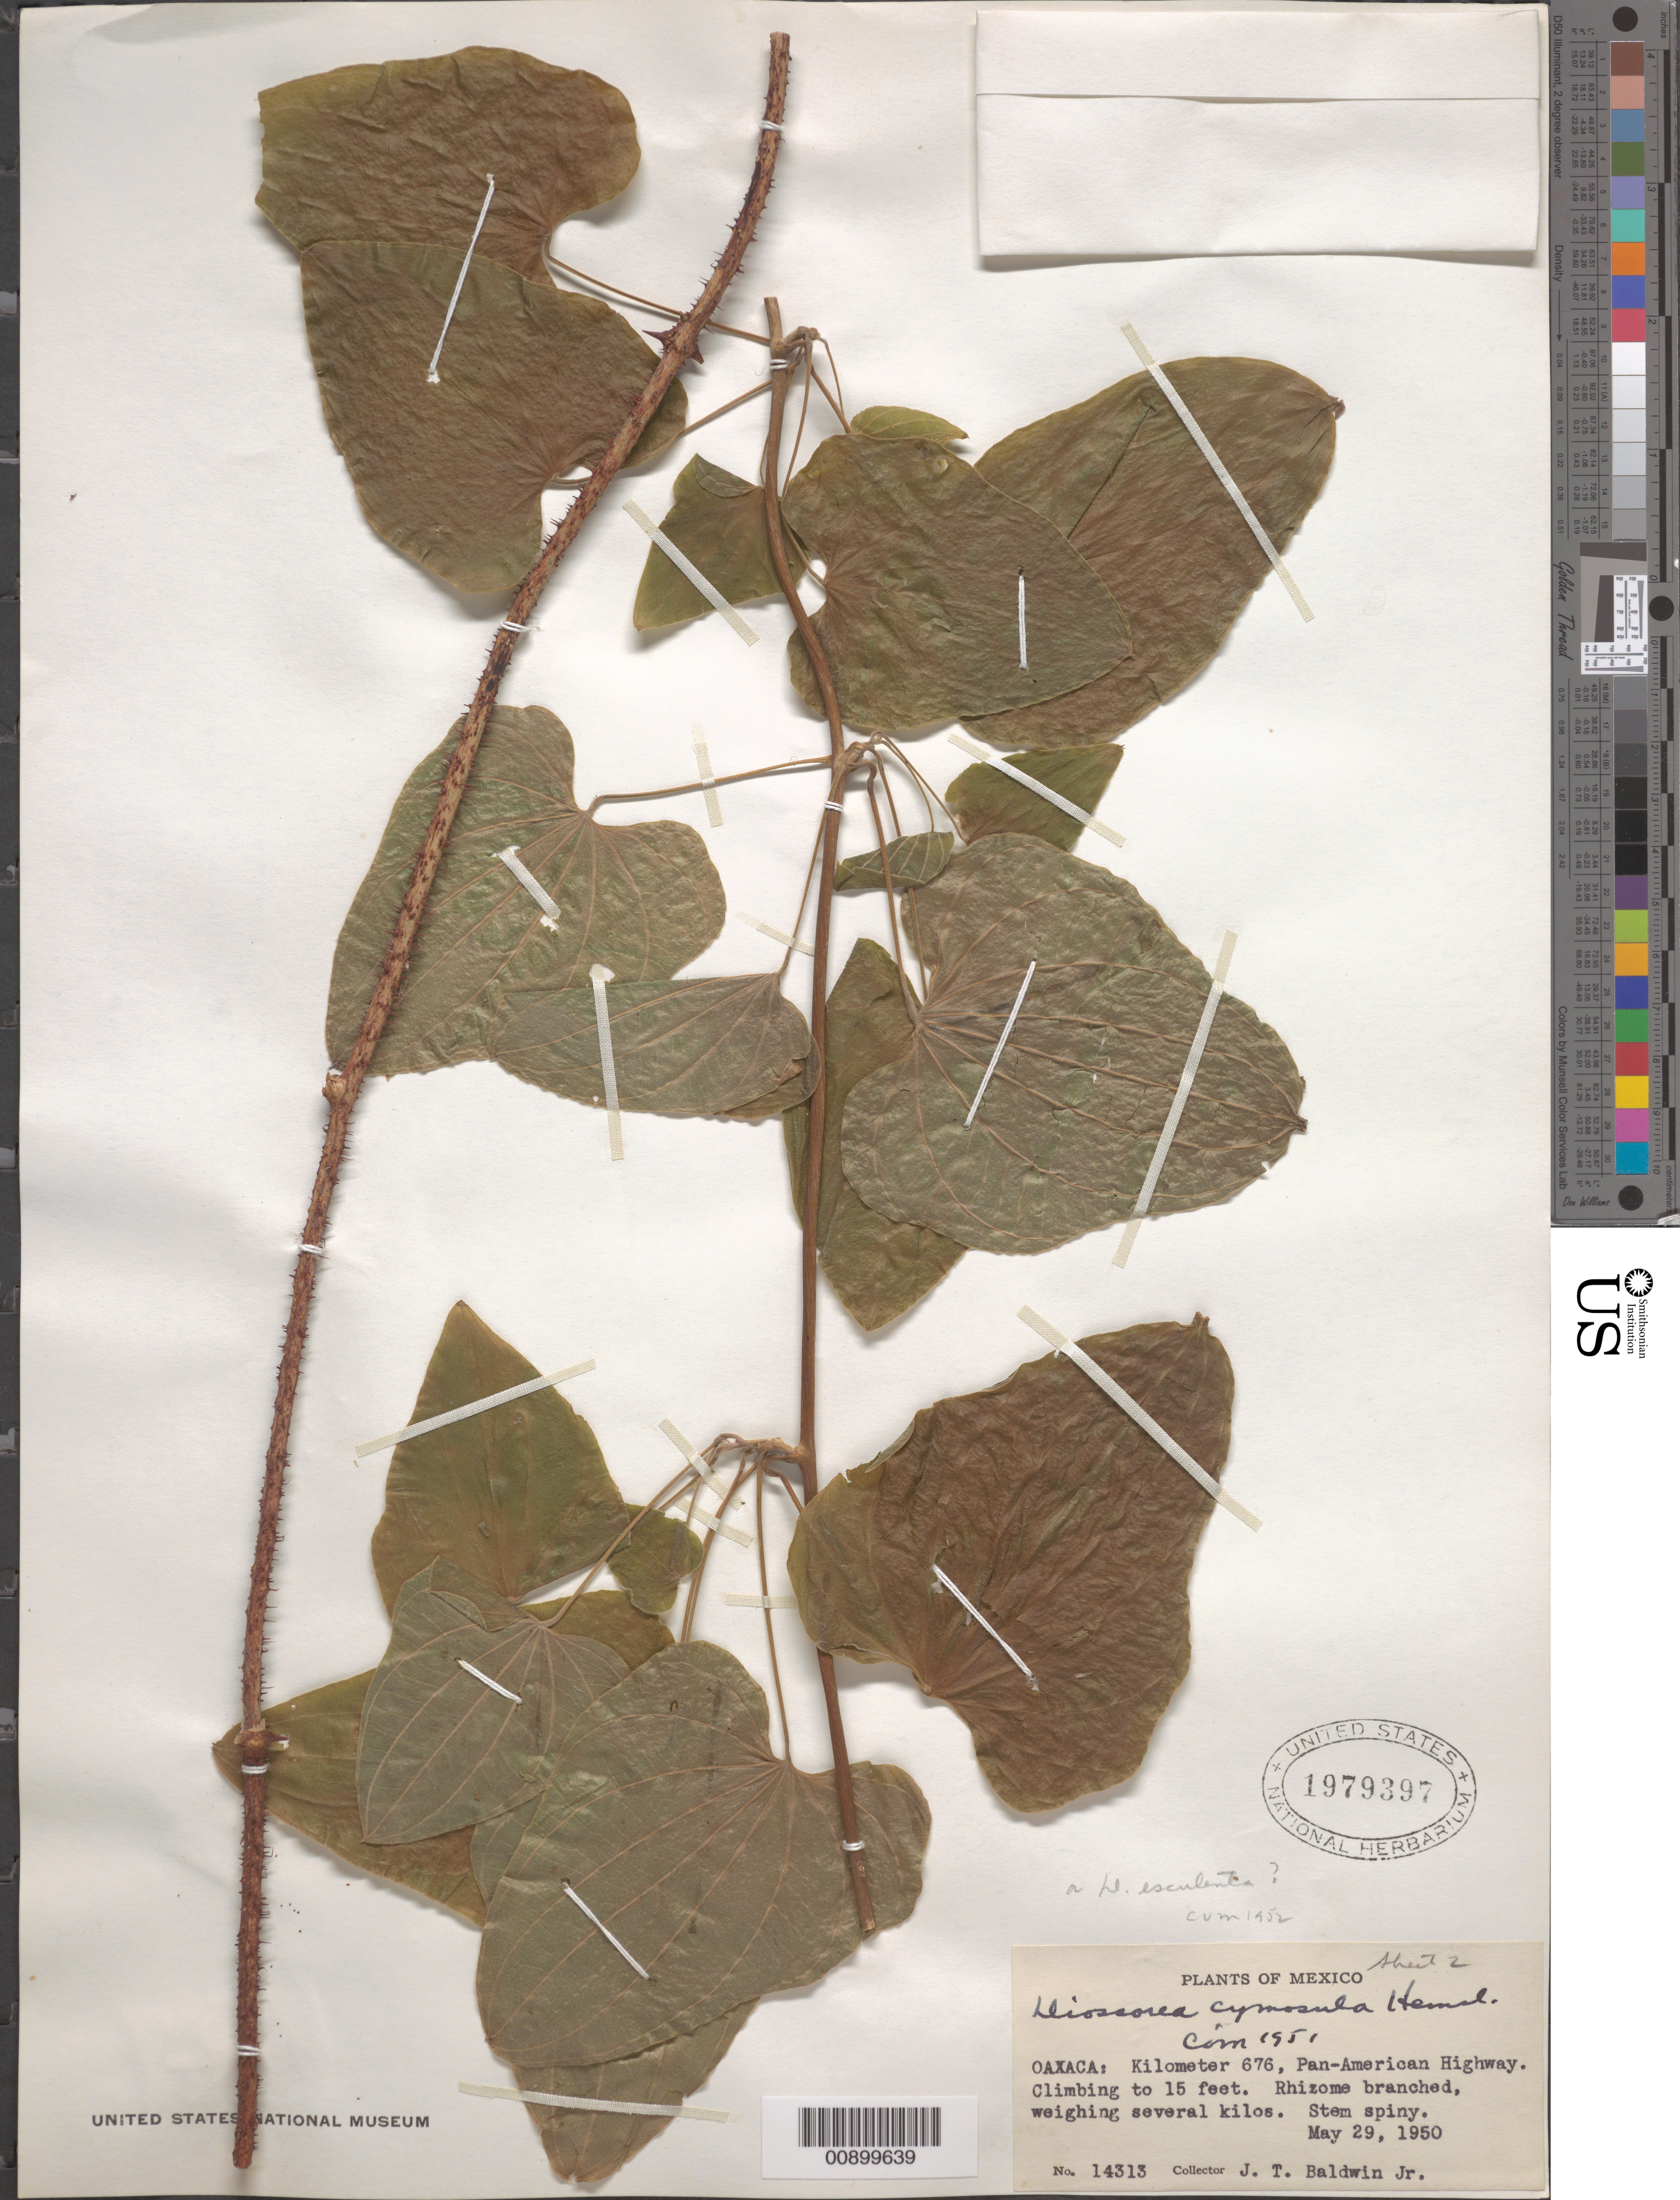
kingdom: Plantae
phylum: Tracheophyta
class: Liliopsida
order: Dioscoreales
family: Dioscoreaceae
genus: Dioscorea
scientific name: Dioscorea esculenta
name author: (Lour.) Burkill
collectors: J. T. Baldwin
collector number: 14313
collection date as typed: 29 May 1950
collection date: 1950-05-29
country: Mexico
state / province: Oaxaca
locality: Oaxaca: Kilometer 676, Pan-American Highway.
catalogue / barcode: US 1979397